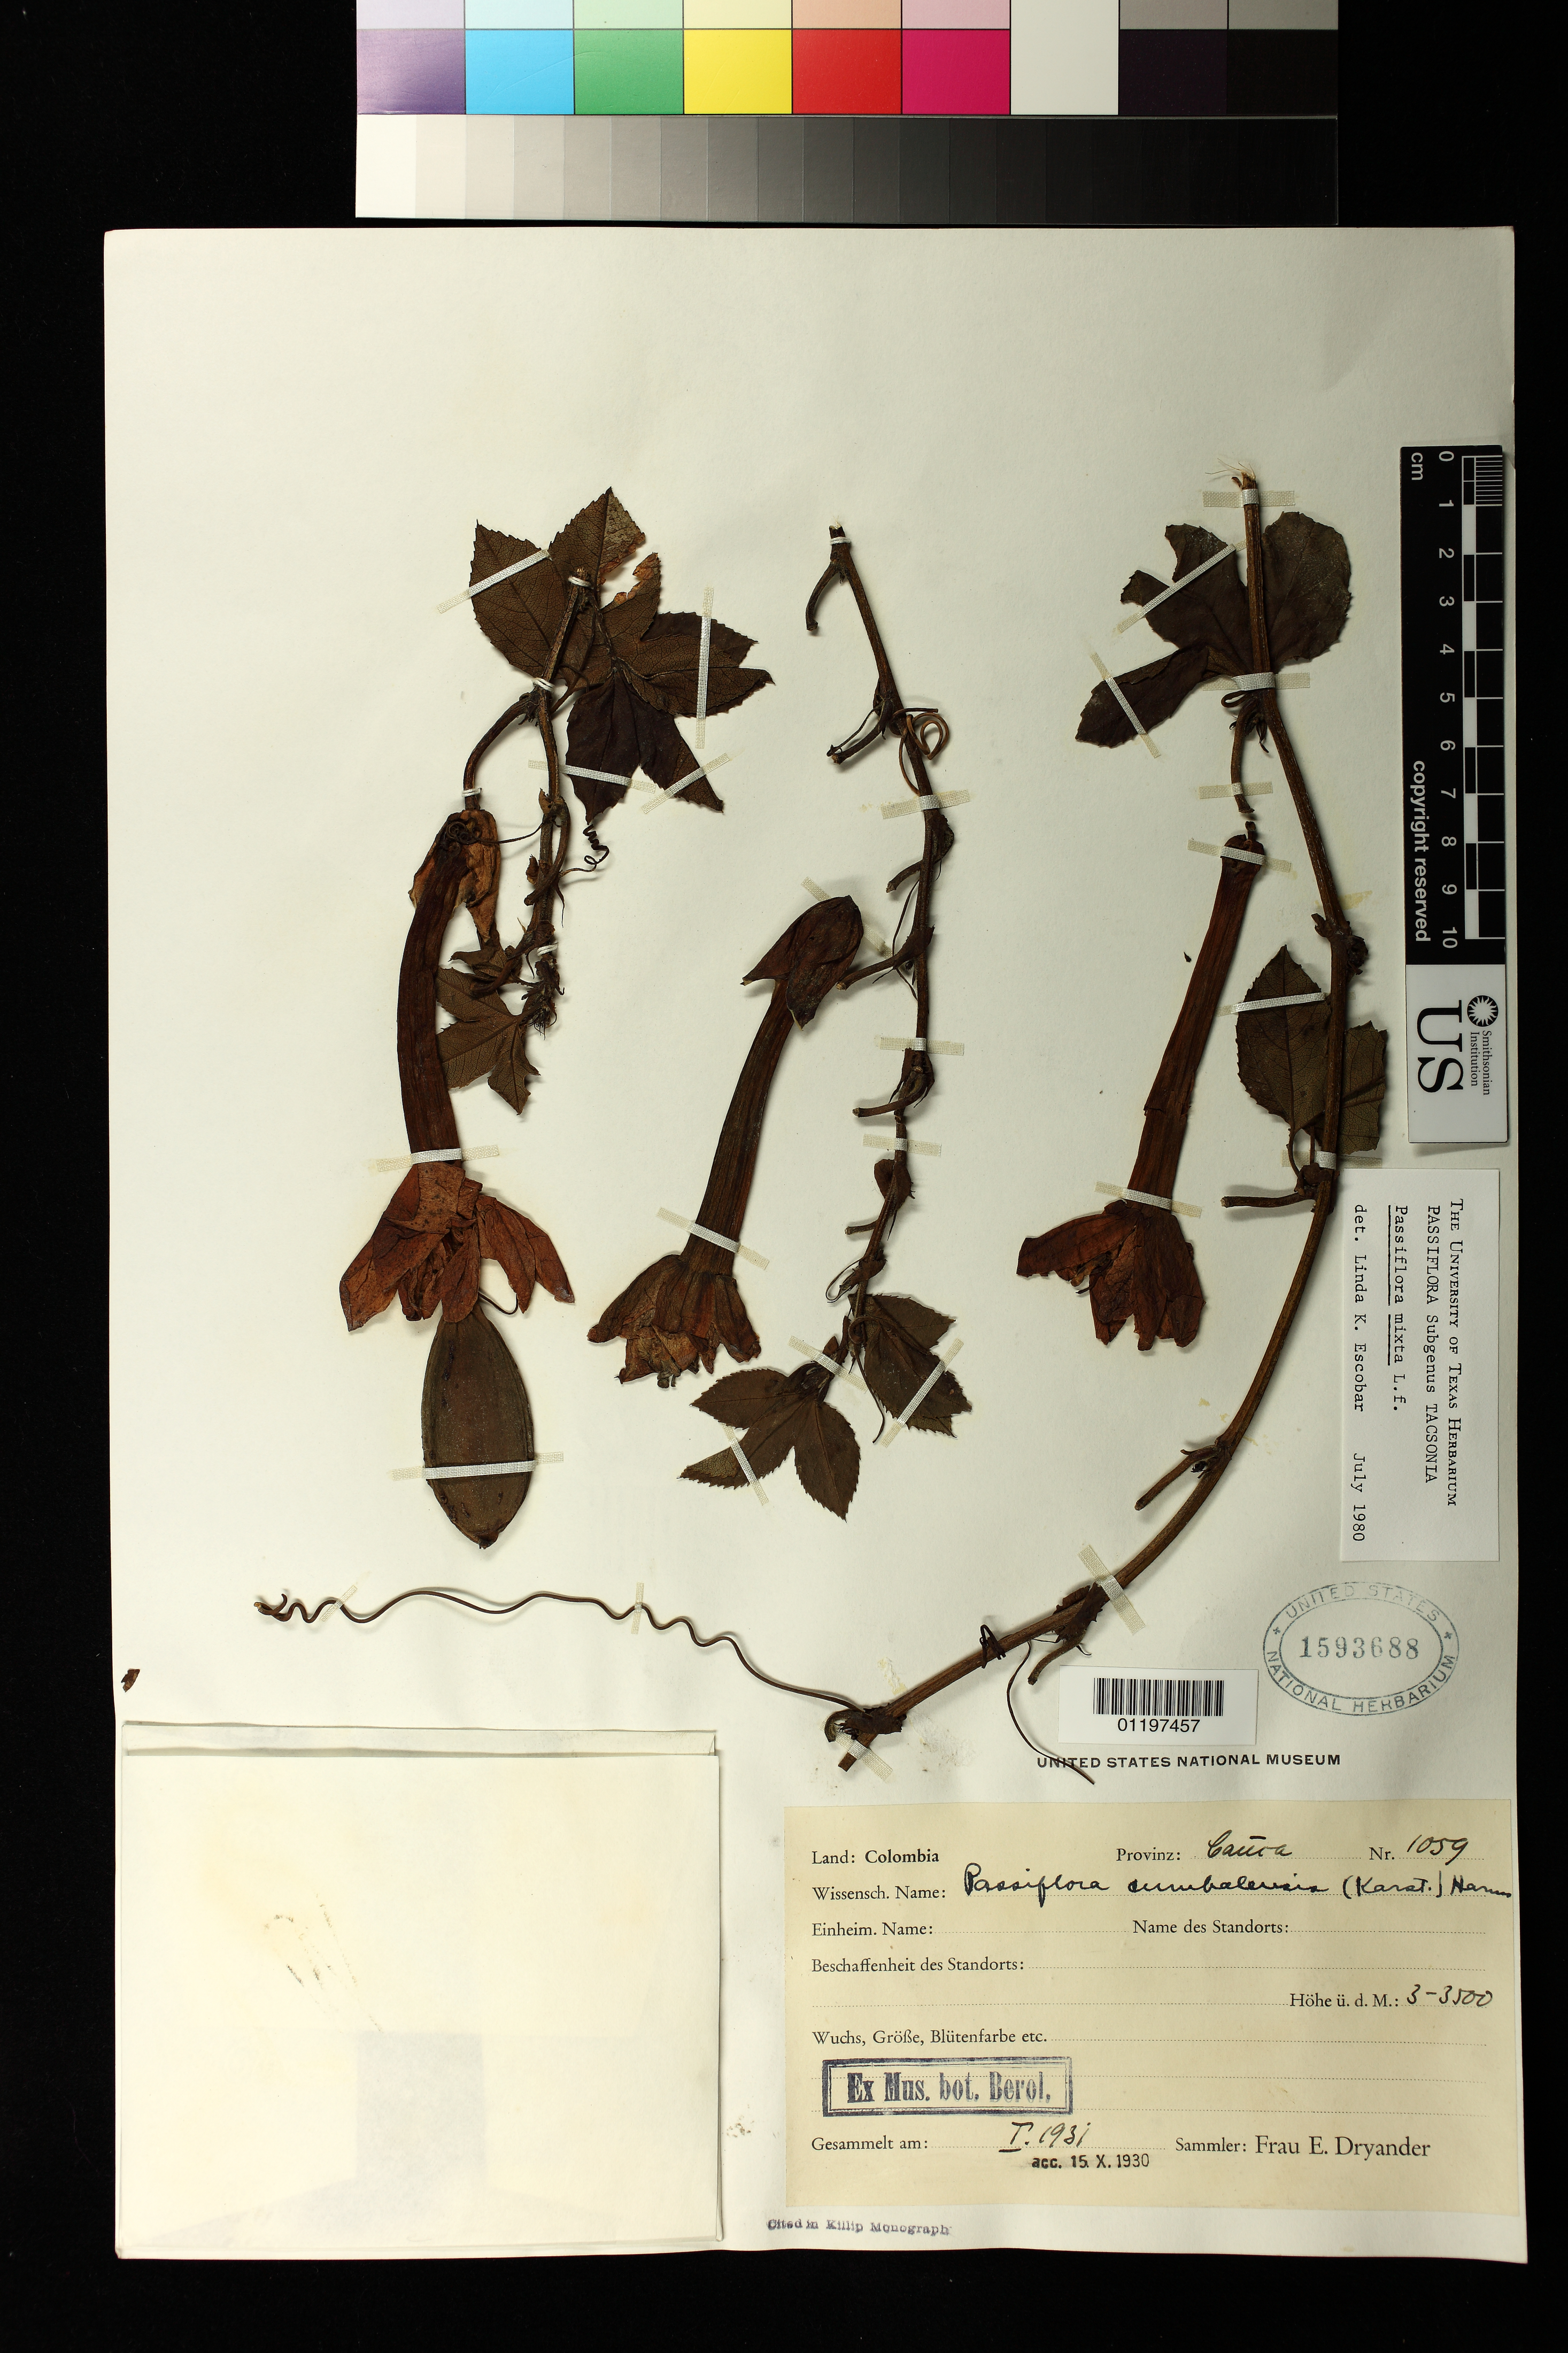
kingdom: Plantae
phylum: Tracheophyta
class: Magnoliopsida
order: Malpighiales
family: Passifloraceae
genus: Passiflora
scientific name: Passiflora mixta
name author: L. f.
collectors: F. Dryander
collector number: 1059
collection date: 1931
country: Colombia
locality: Gaura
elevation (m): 3000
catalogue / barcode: US 1593688